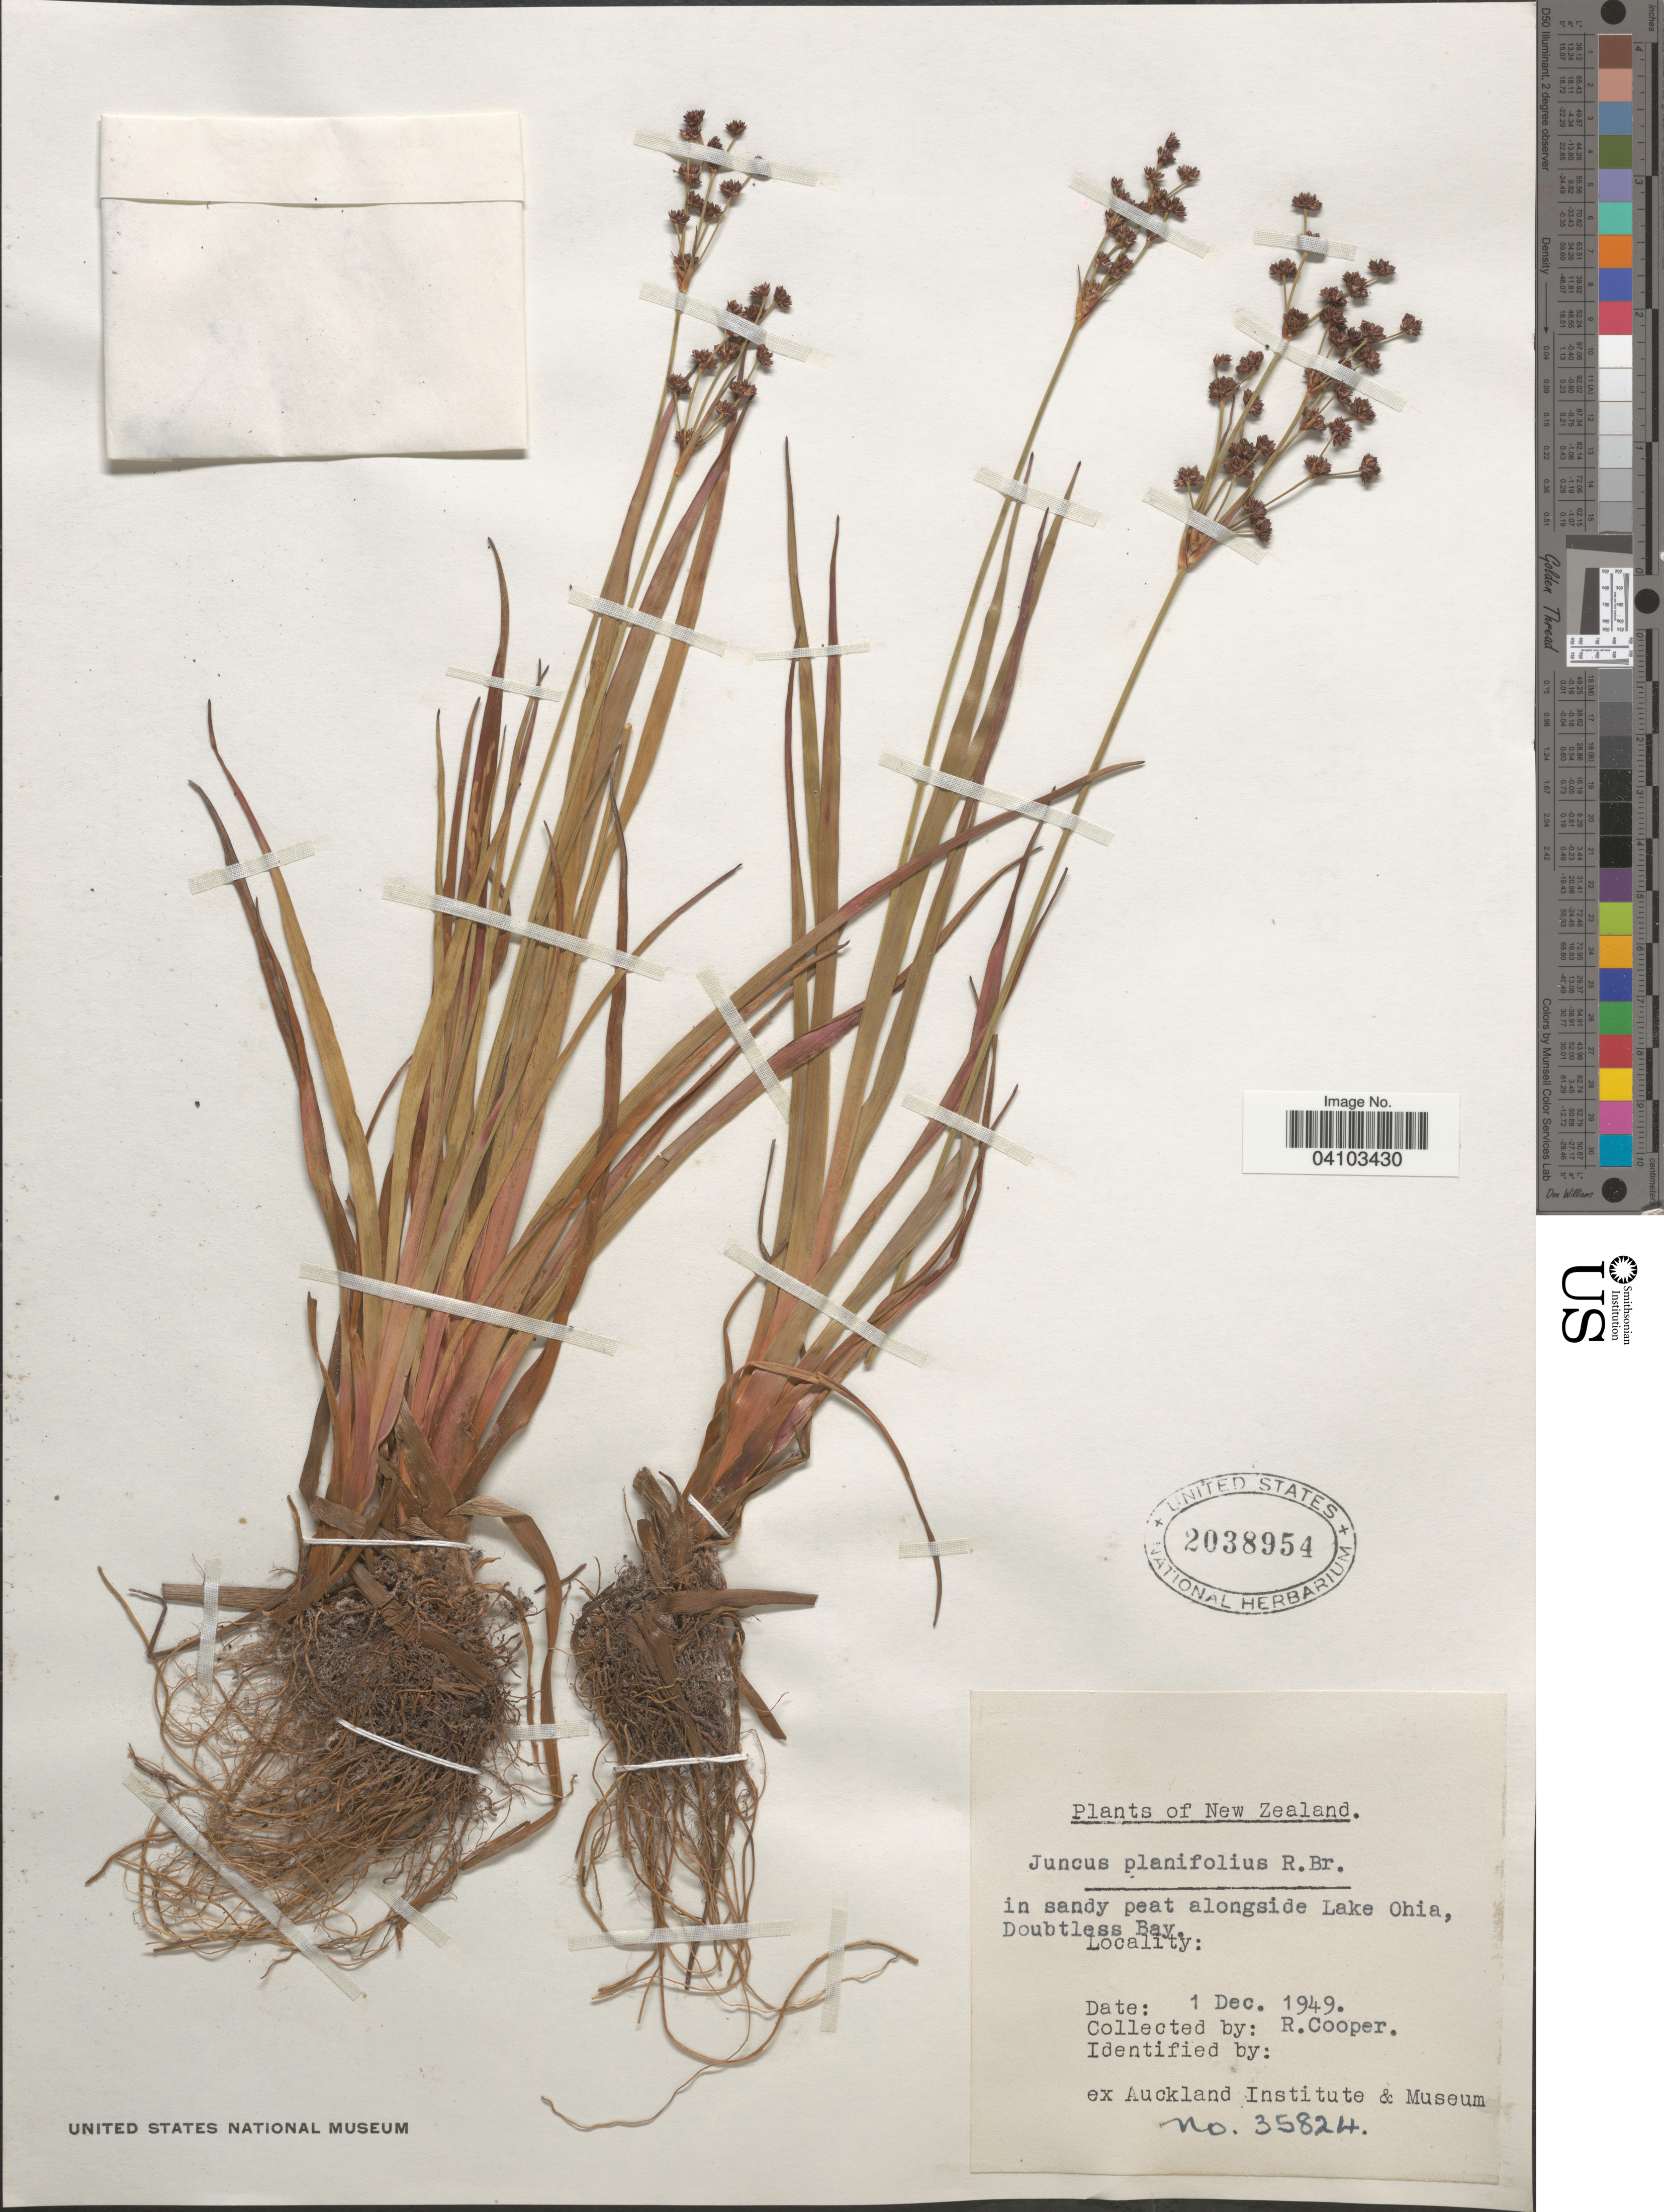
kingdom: Plantae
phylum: Tracheophyta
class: Liliopsida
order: Poales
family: Juncaceae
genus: Juncus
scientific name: Juncus planifolius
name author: R. Br.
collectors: R. Cooper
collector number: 35824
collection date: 1949-12-01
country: New Zealand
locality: In sandy peat alongside Lake Ohia, Doubtless Bay.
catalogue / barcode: US 2038954